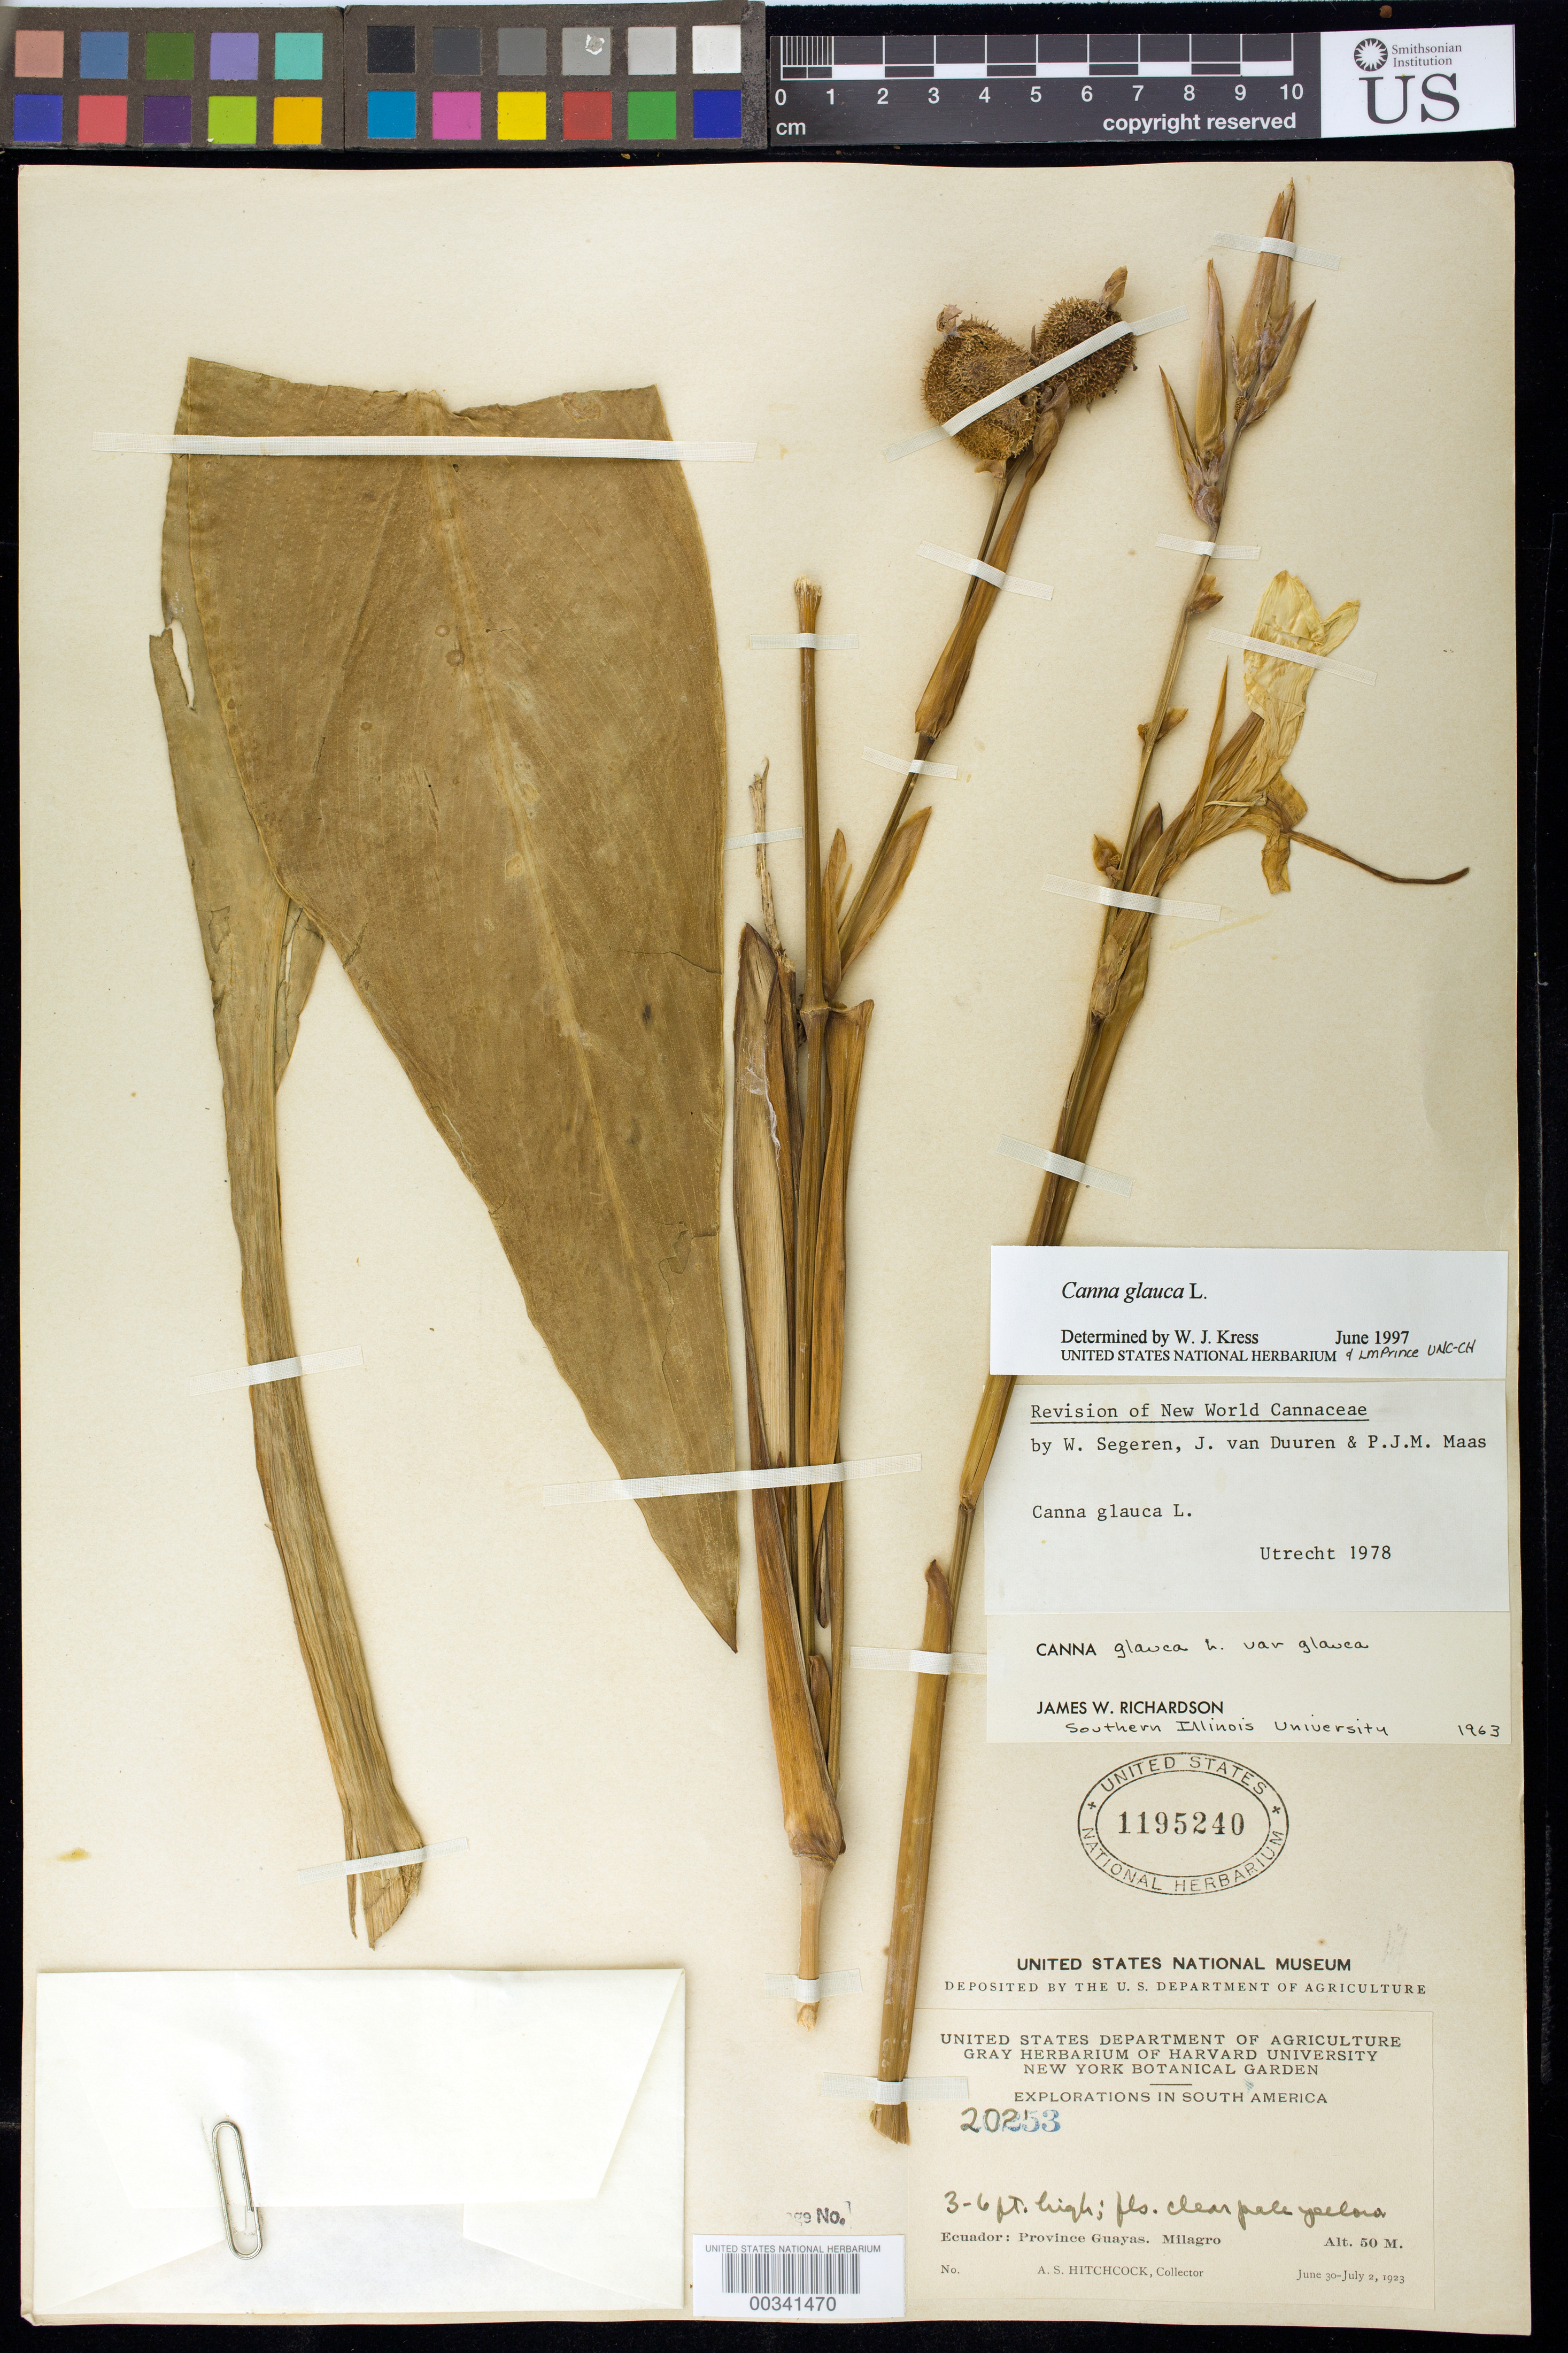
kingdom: Plantae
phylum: Tracheophyta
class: Liliopsida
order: Zingiberales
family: Cannaceae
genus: Canna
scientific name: Canna glauca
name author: L.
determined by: Segeren, W.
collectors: A. S. Hitchcock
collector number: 20253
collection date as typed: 30 Jun 1923 to 02 Jul 1923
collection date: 1923-06-30/1923-07-02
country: Ecuador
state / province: Guayas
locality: Milagro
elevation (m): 50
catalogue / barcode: US 1195240